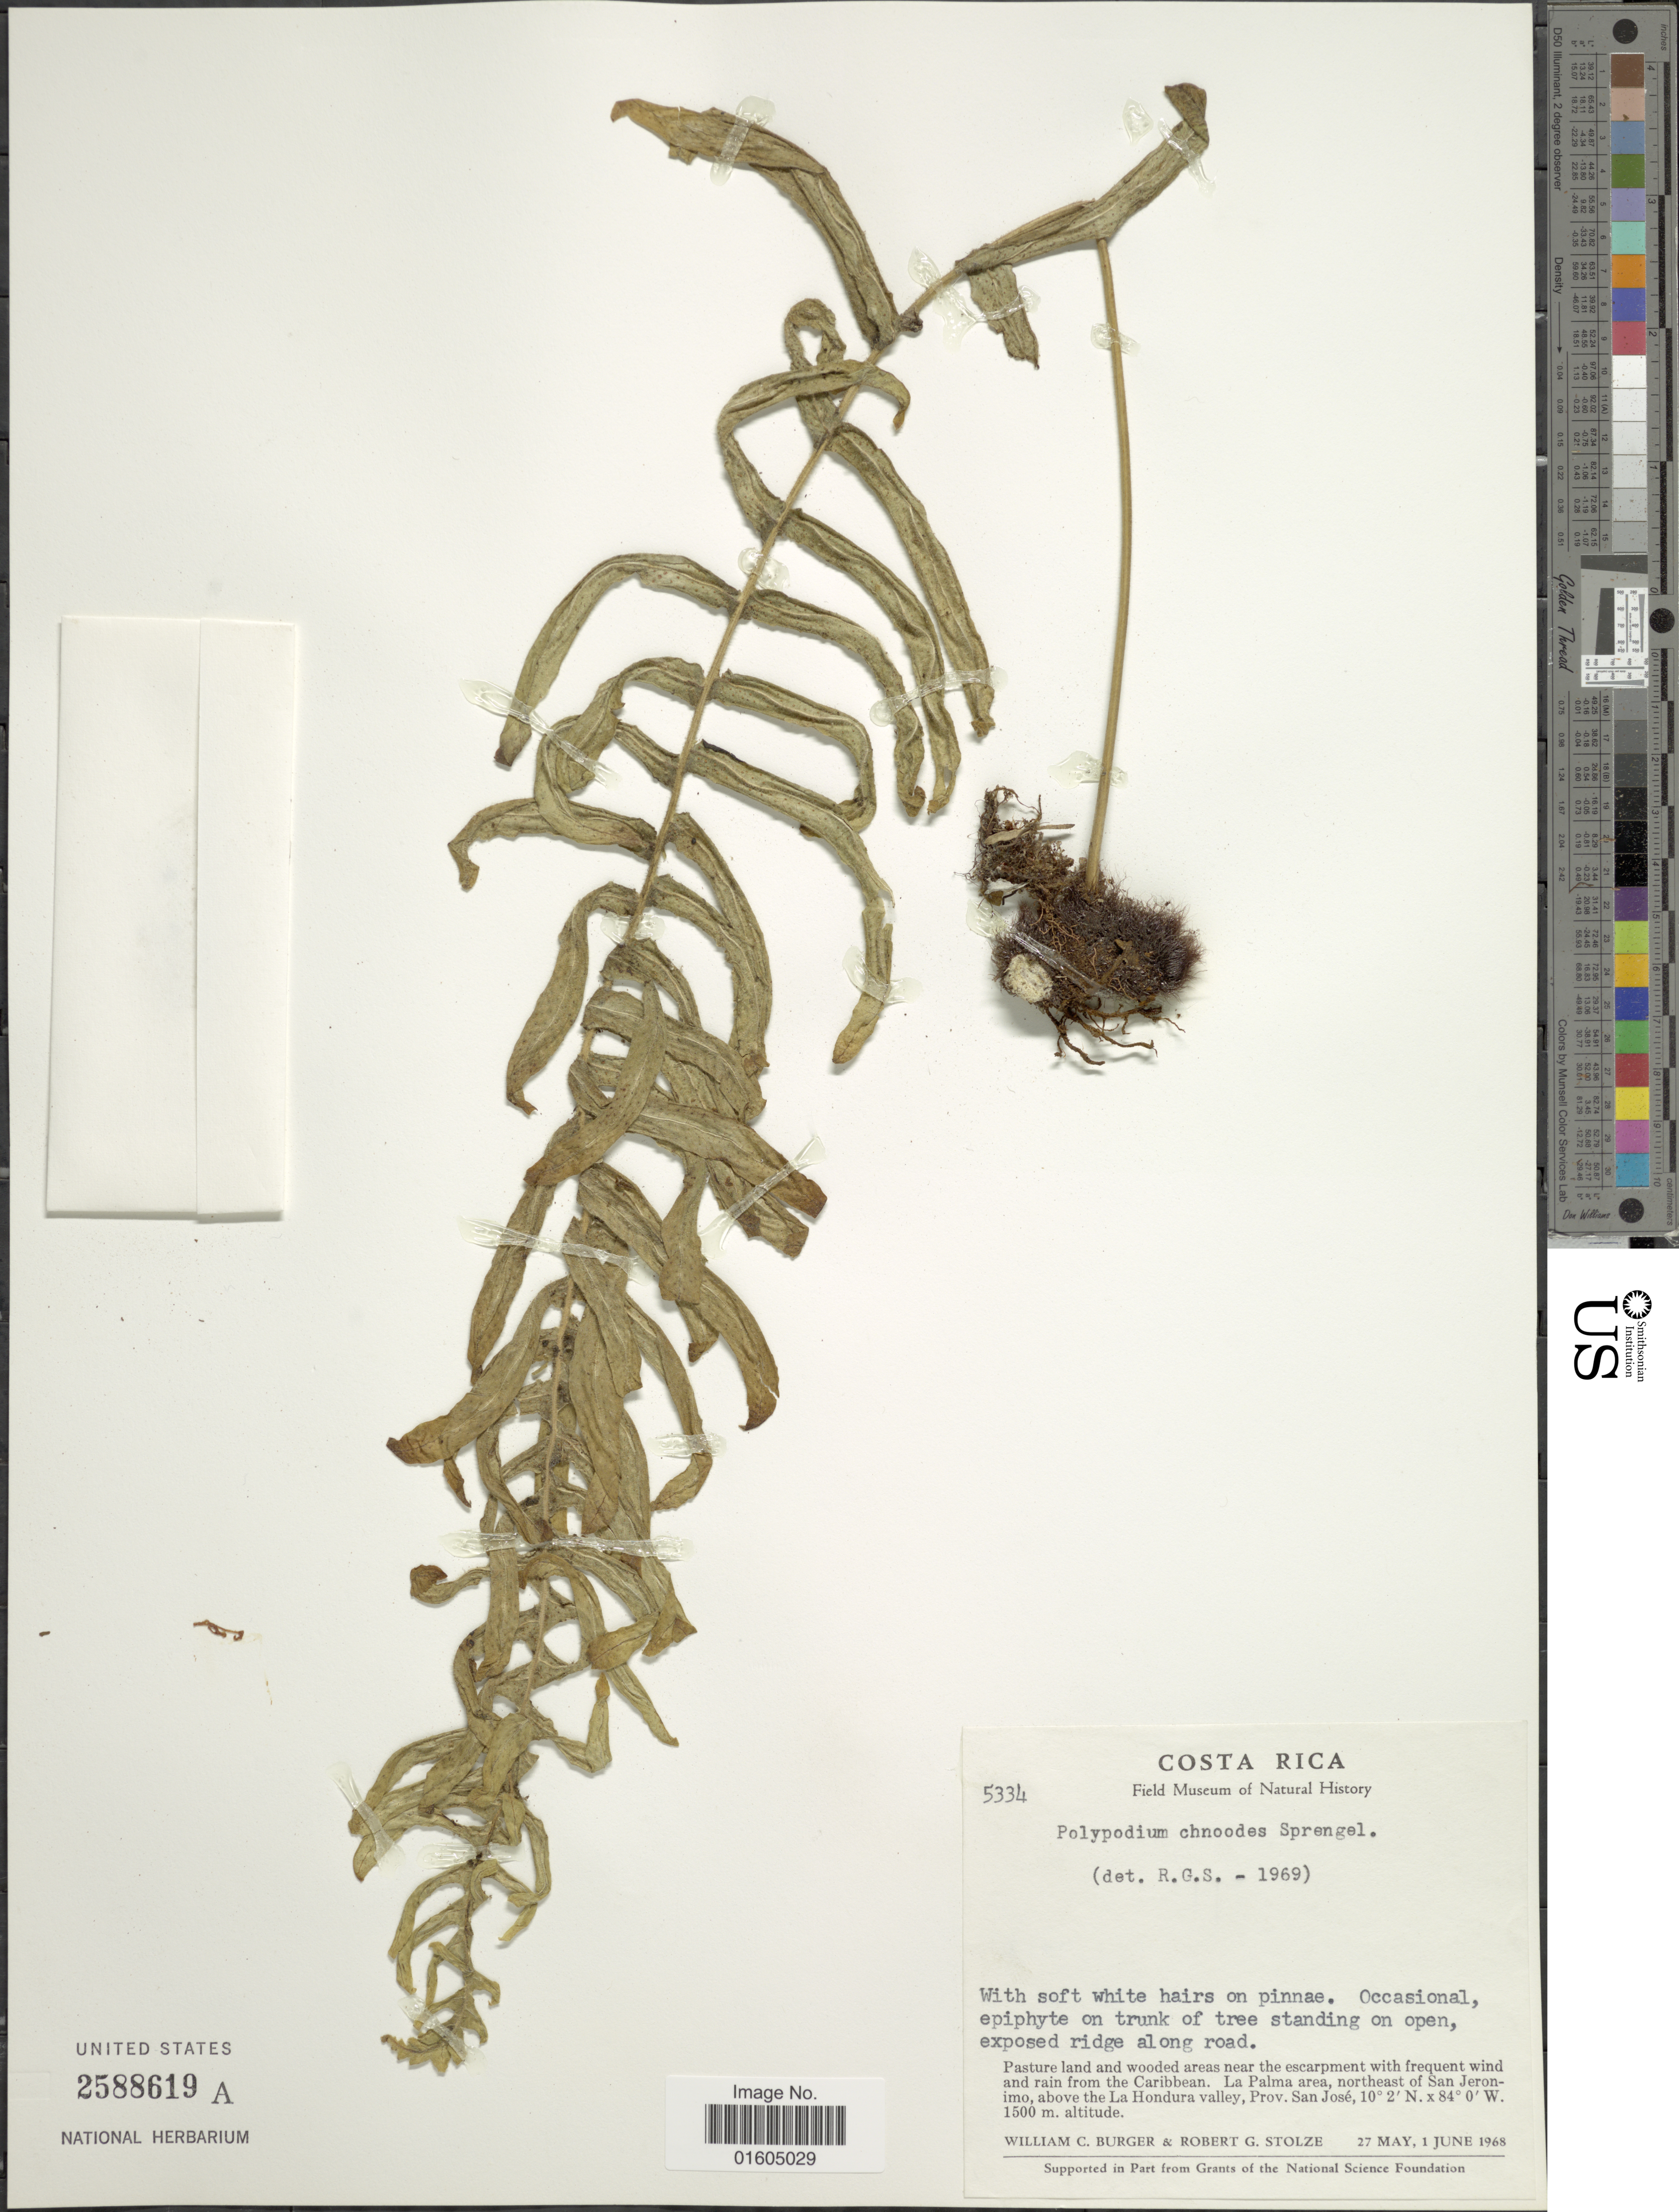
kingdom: Plantae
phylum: Tracheophyta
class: Polypodiopsida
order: Polypodiales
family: Polypodiaceae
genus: Serpocaulon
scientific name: Serpocaulon dissimile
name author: (L.) A.R. Sm.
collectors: W. Burger & R. G. Stolze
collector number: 5334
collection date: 1968-05-27/1968-06-01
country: Costa Rica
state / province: San José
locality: Costa Rica. Pasture land and wooded areas near the escarpment with frequent wind and rain from the Caribbean. La Palma area, northeast of San Jeronimo, above the La Hondura valley, Prov. San Jose.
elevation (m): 1500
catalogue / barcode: US 2588619A